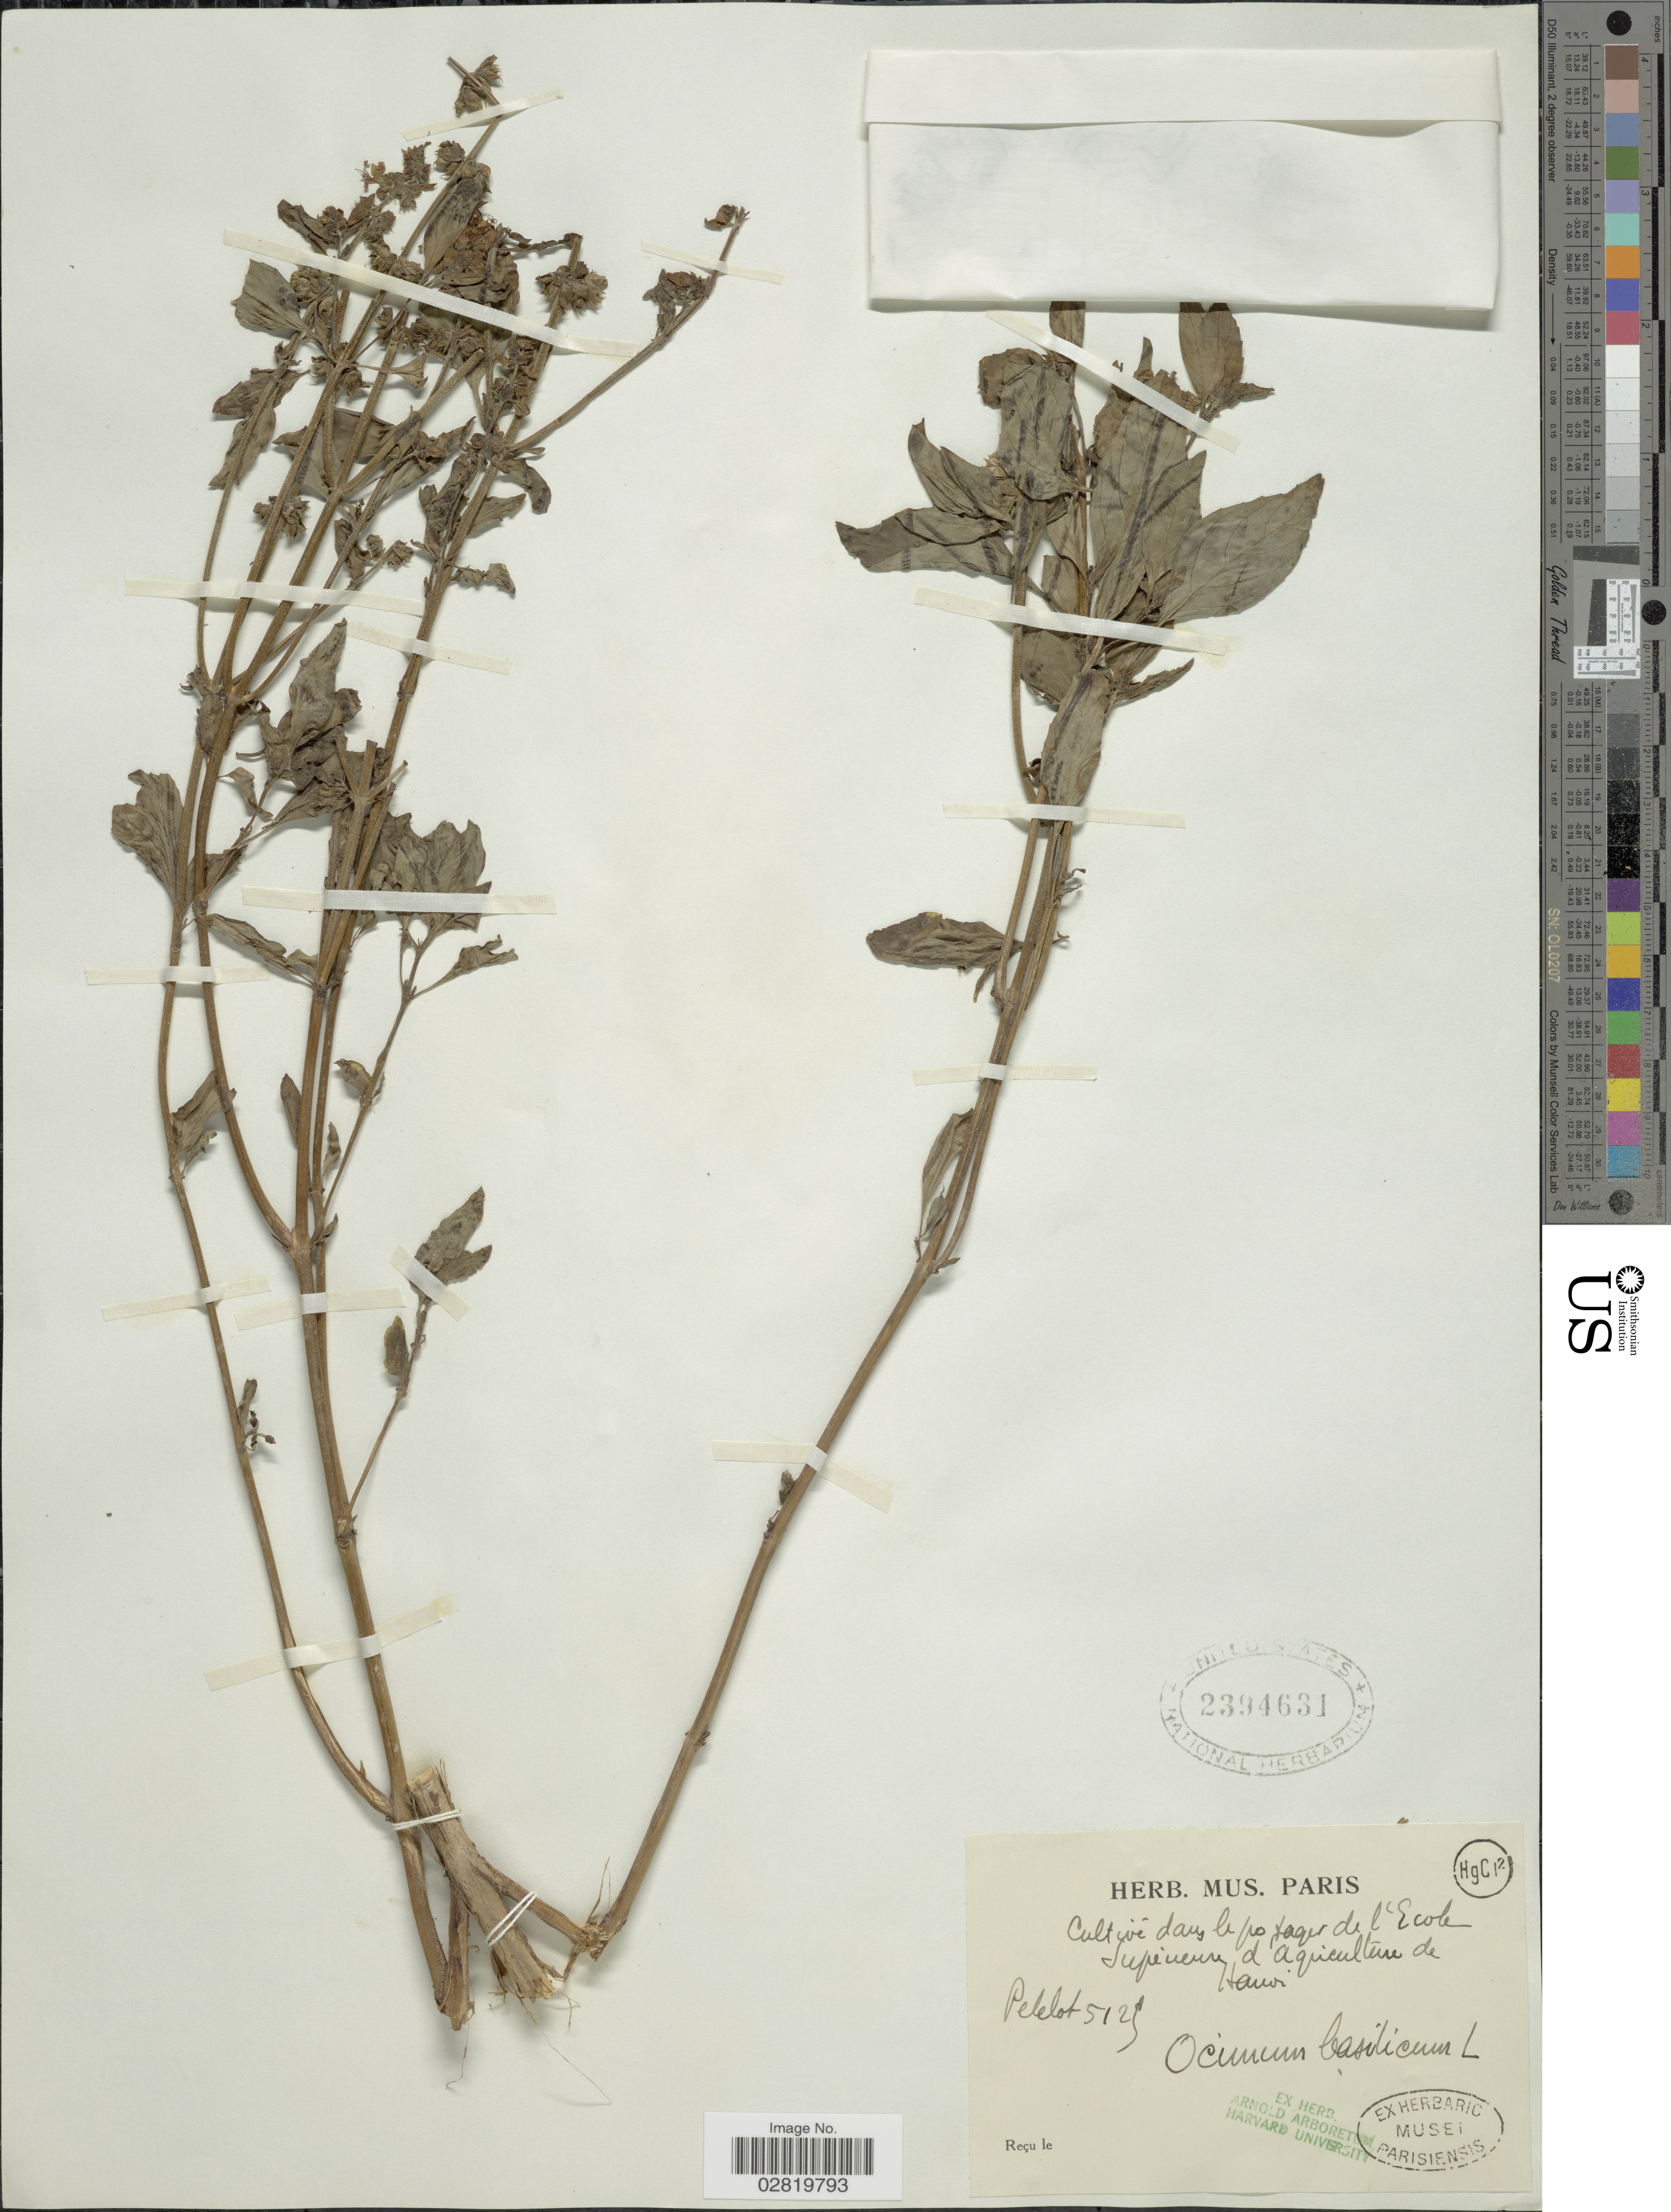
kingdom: Plantae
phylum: Tracheophyta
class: Magnoliopsida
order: Lamiales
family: Lamiaceae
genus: Ocimum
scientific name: Ocimum basilicum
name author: L.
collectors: -. Pelelot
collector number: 5125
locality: Cultive dans le potager [interpreted] de l'Ecole Superieure [interpreted] d'aqriculture de Hauwi [interpreted]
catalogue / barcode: US 2394631